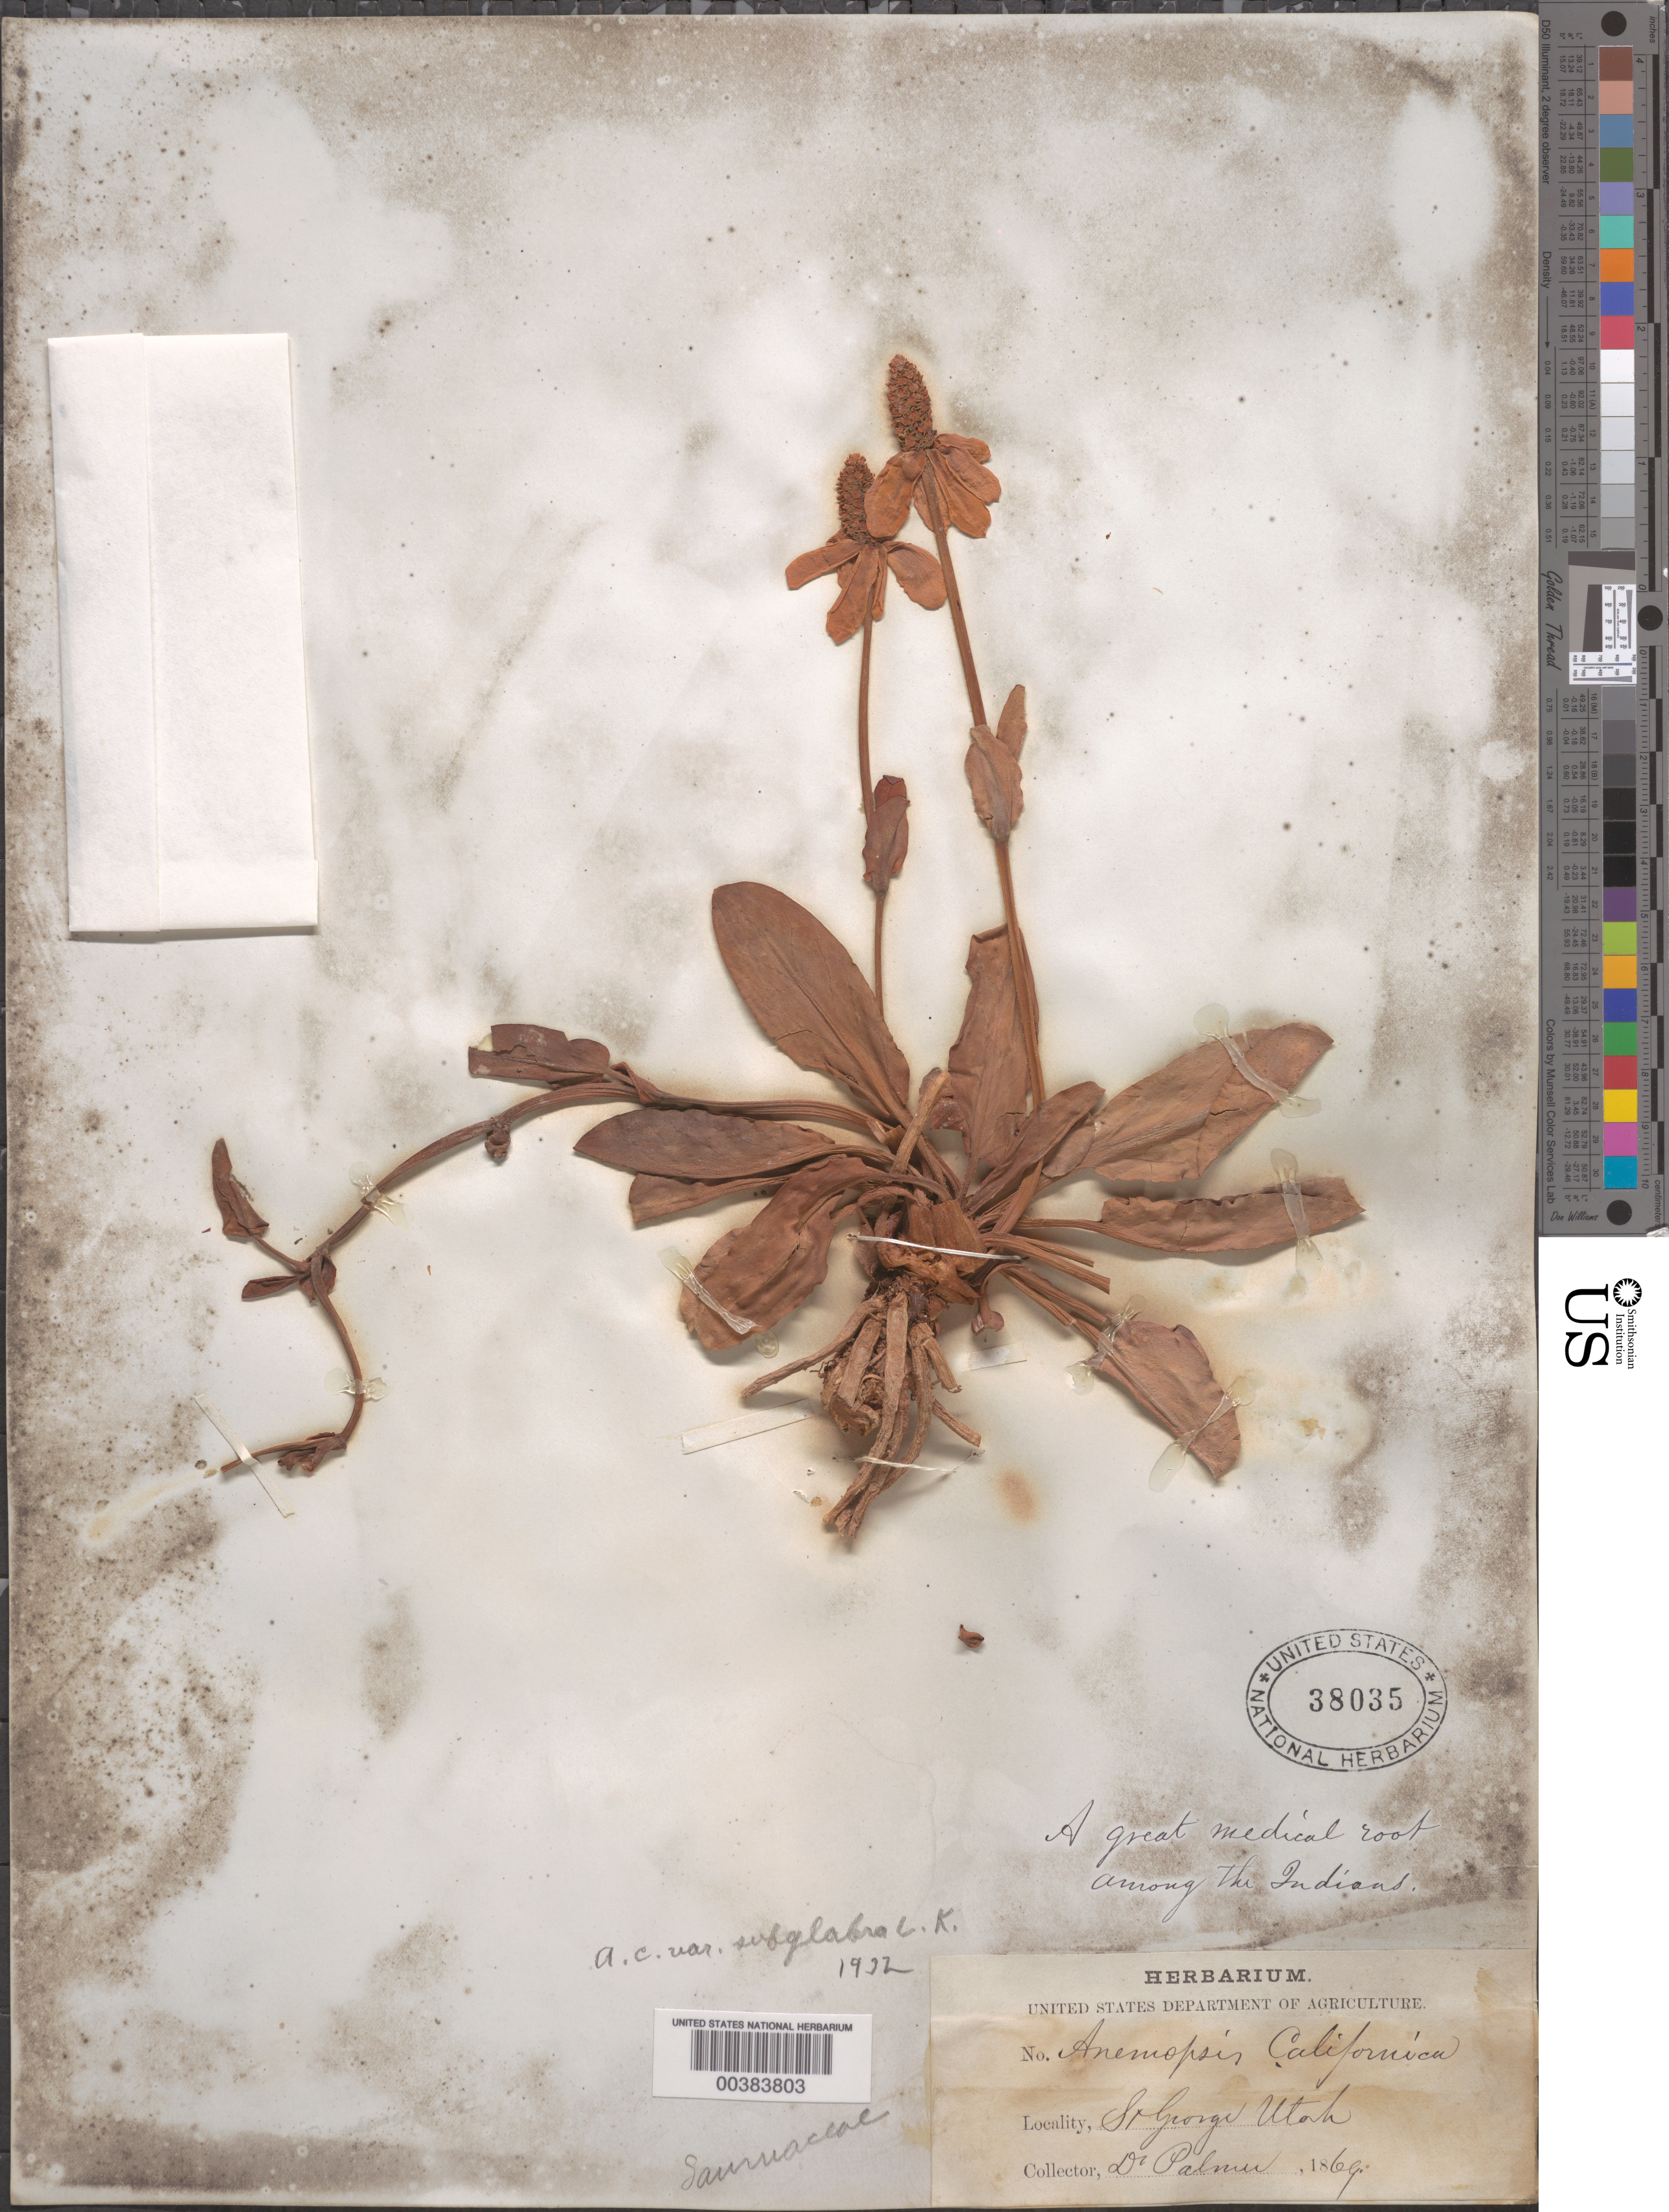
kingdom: Plantae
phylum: Tracheophyta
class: Magnoliopsida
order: Piperales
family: Saururaceae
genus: Anemopsis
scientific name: Anemopsis californica var. subglabra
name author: Kelso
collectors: E. Palmer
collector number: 447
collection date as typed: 1869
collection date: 1869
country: United States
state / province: Utah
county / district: Washington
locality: St. george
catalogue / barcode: US 38035